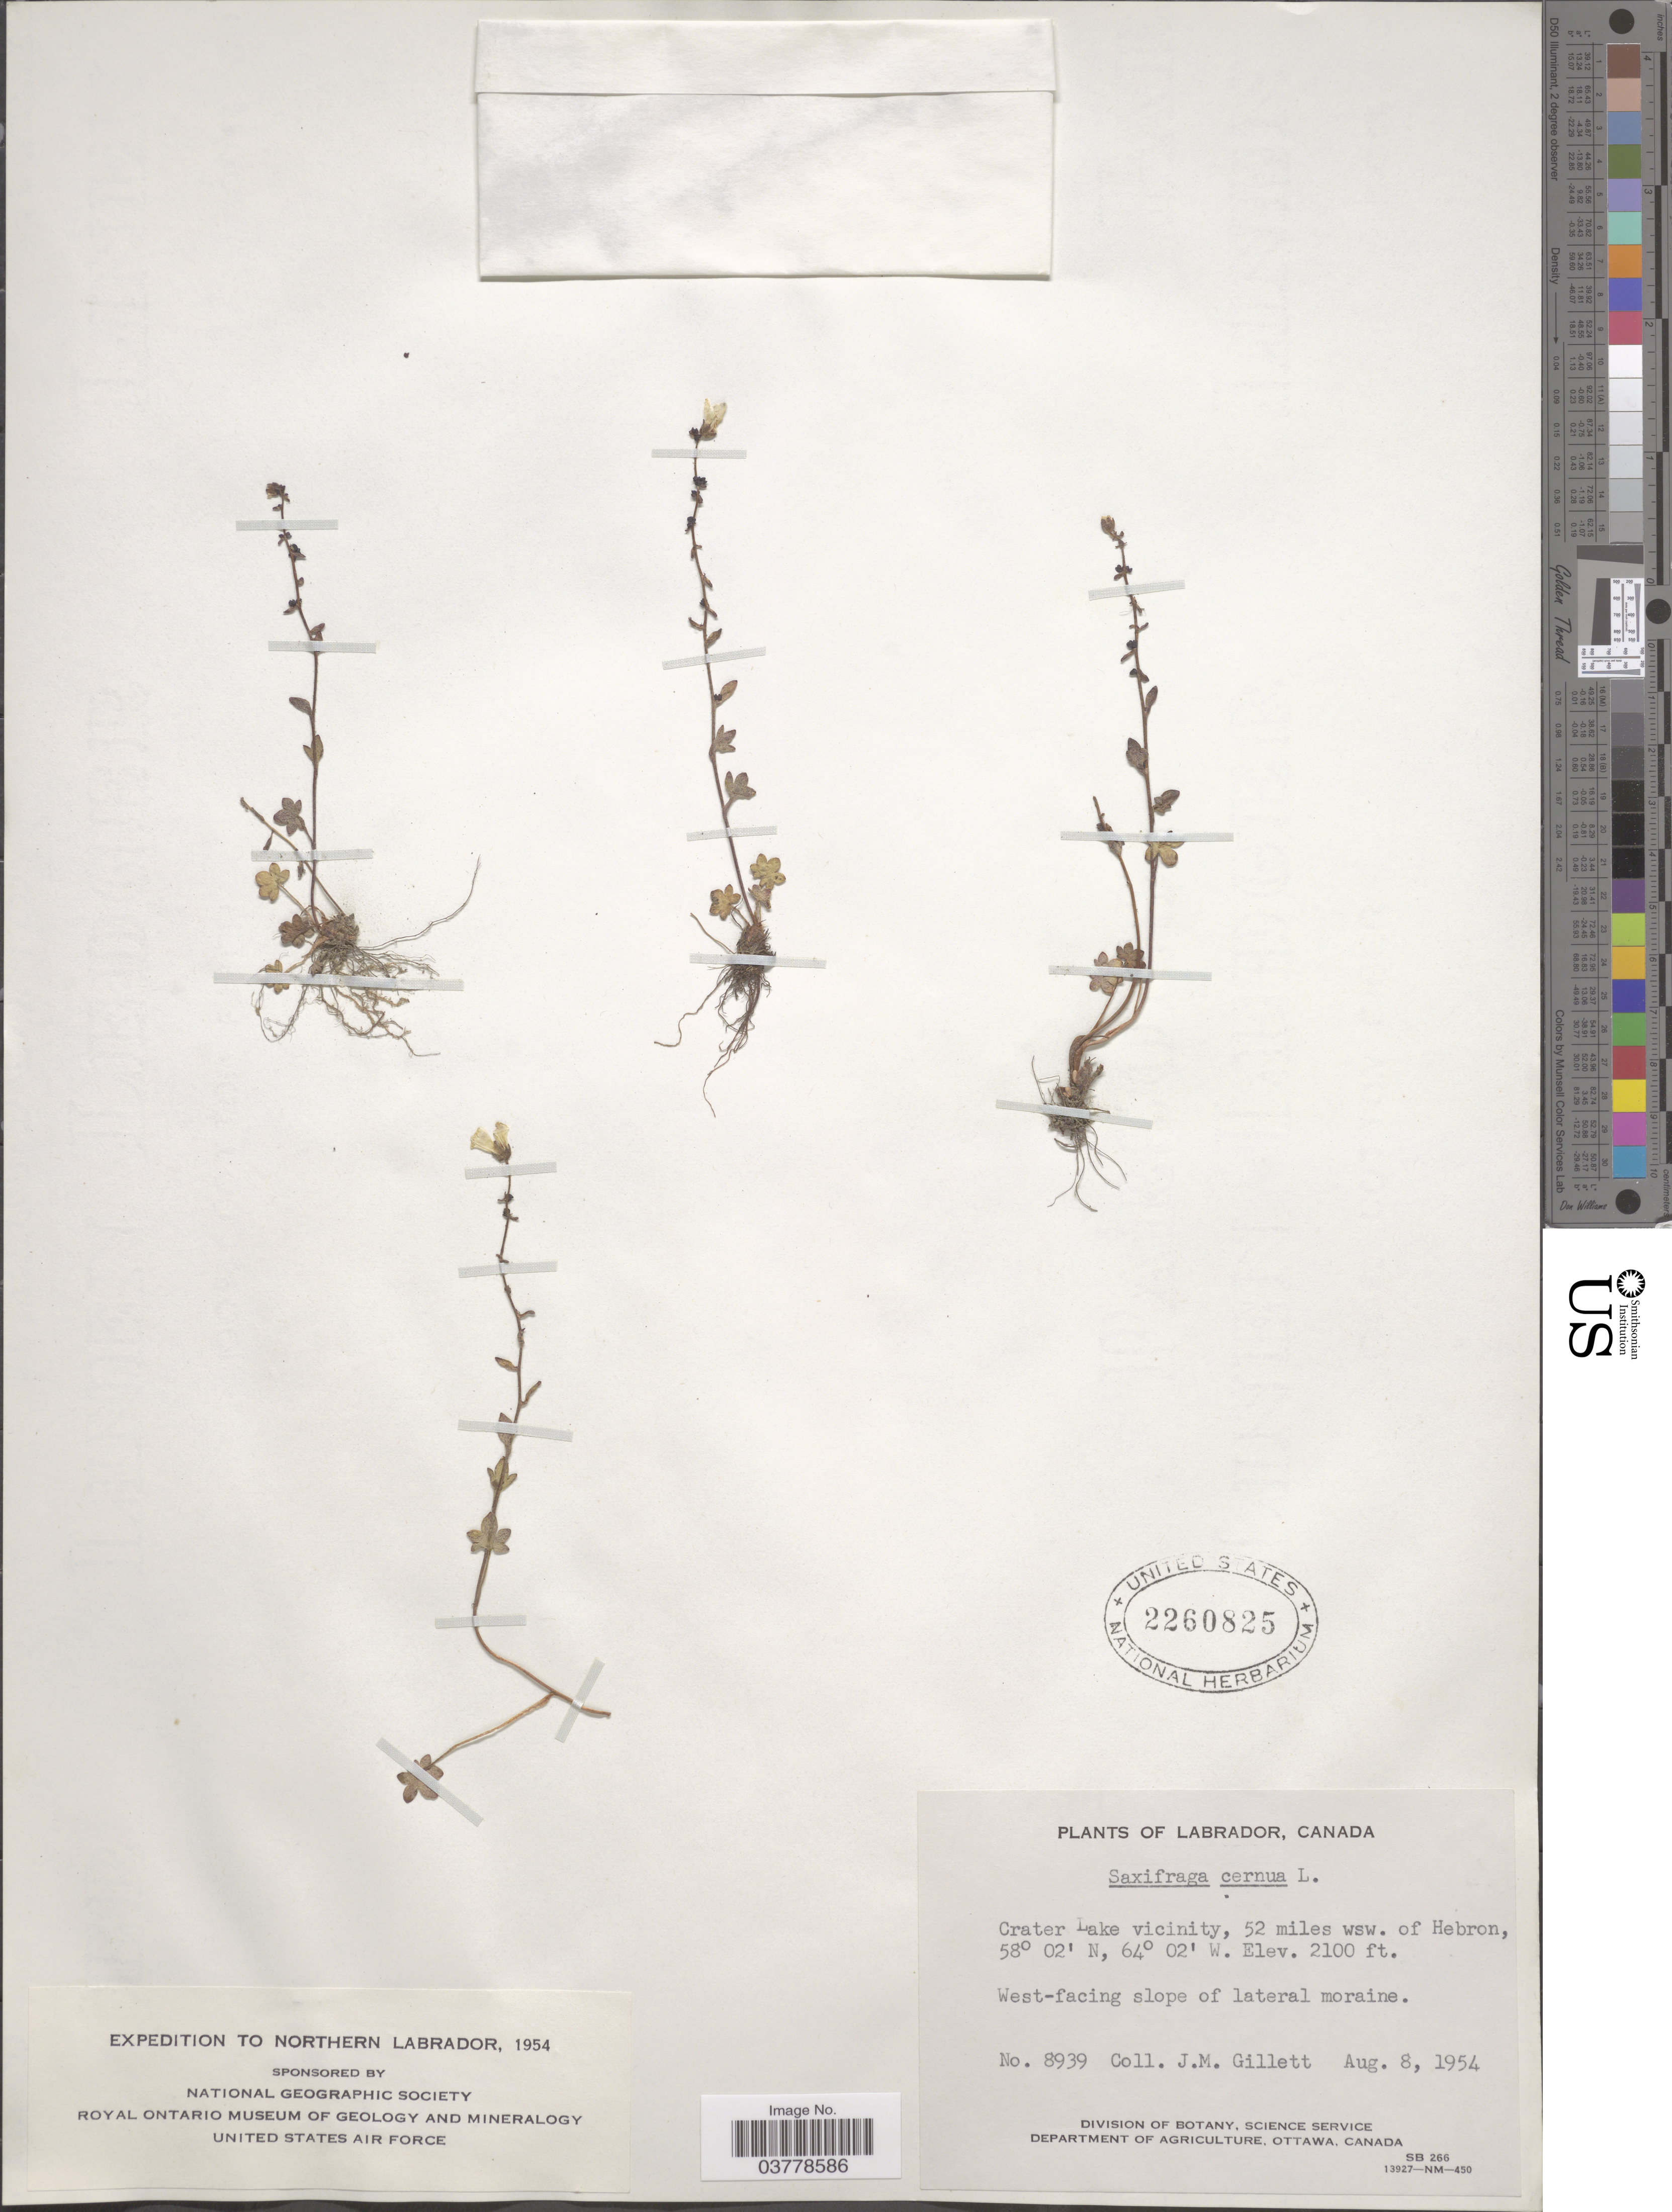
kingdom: Plantae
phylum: Tracheophyta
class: Magnoliopsida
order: Saxifragales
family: Saxifragaceae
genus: Saxifraga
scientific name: Saxifraga cernua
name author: L.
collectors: J. M. Gillett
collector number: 8939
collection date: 1954-08-08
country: Canada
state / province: Newfoundland and Labrador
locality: Labrador. Crater Lake vicinity, 52 miles wsw. of Hebron. Northern Labrador.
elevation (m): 640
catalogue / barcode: US 2260825